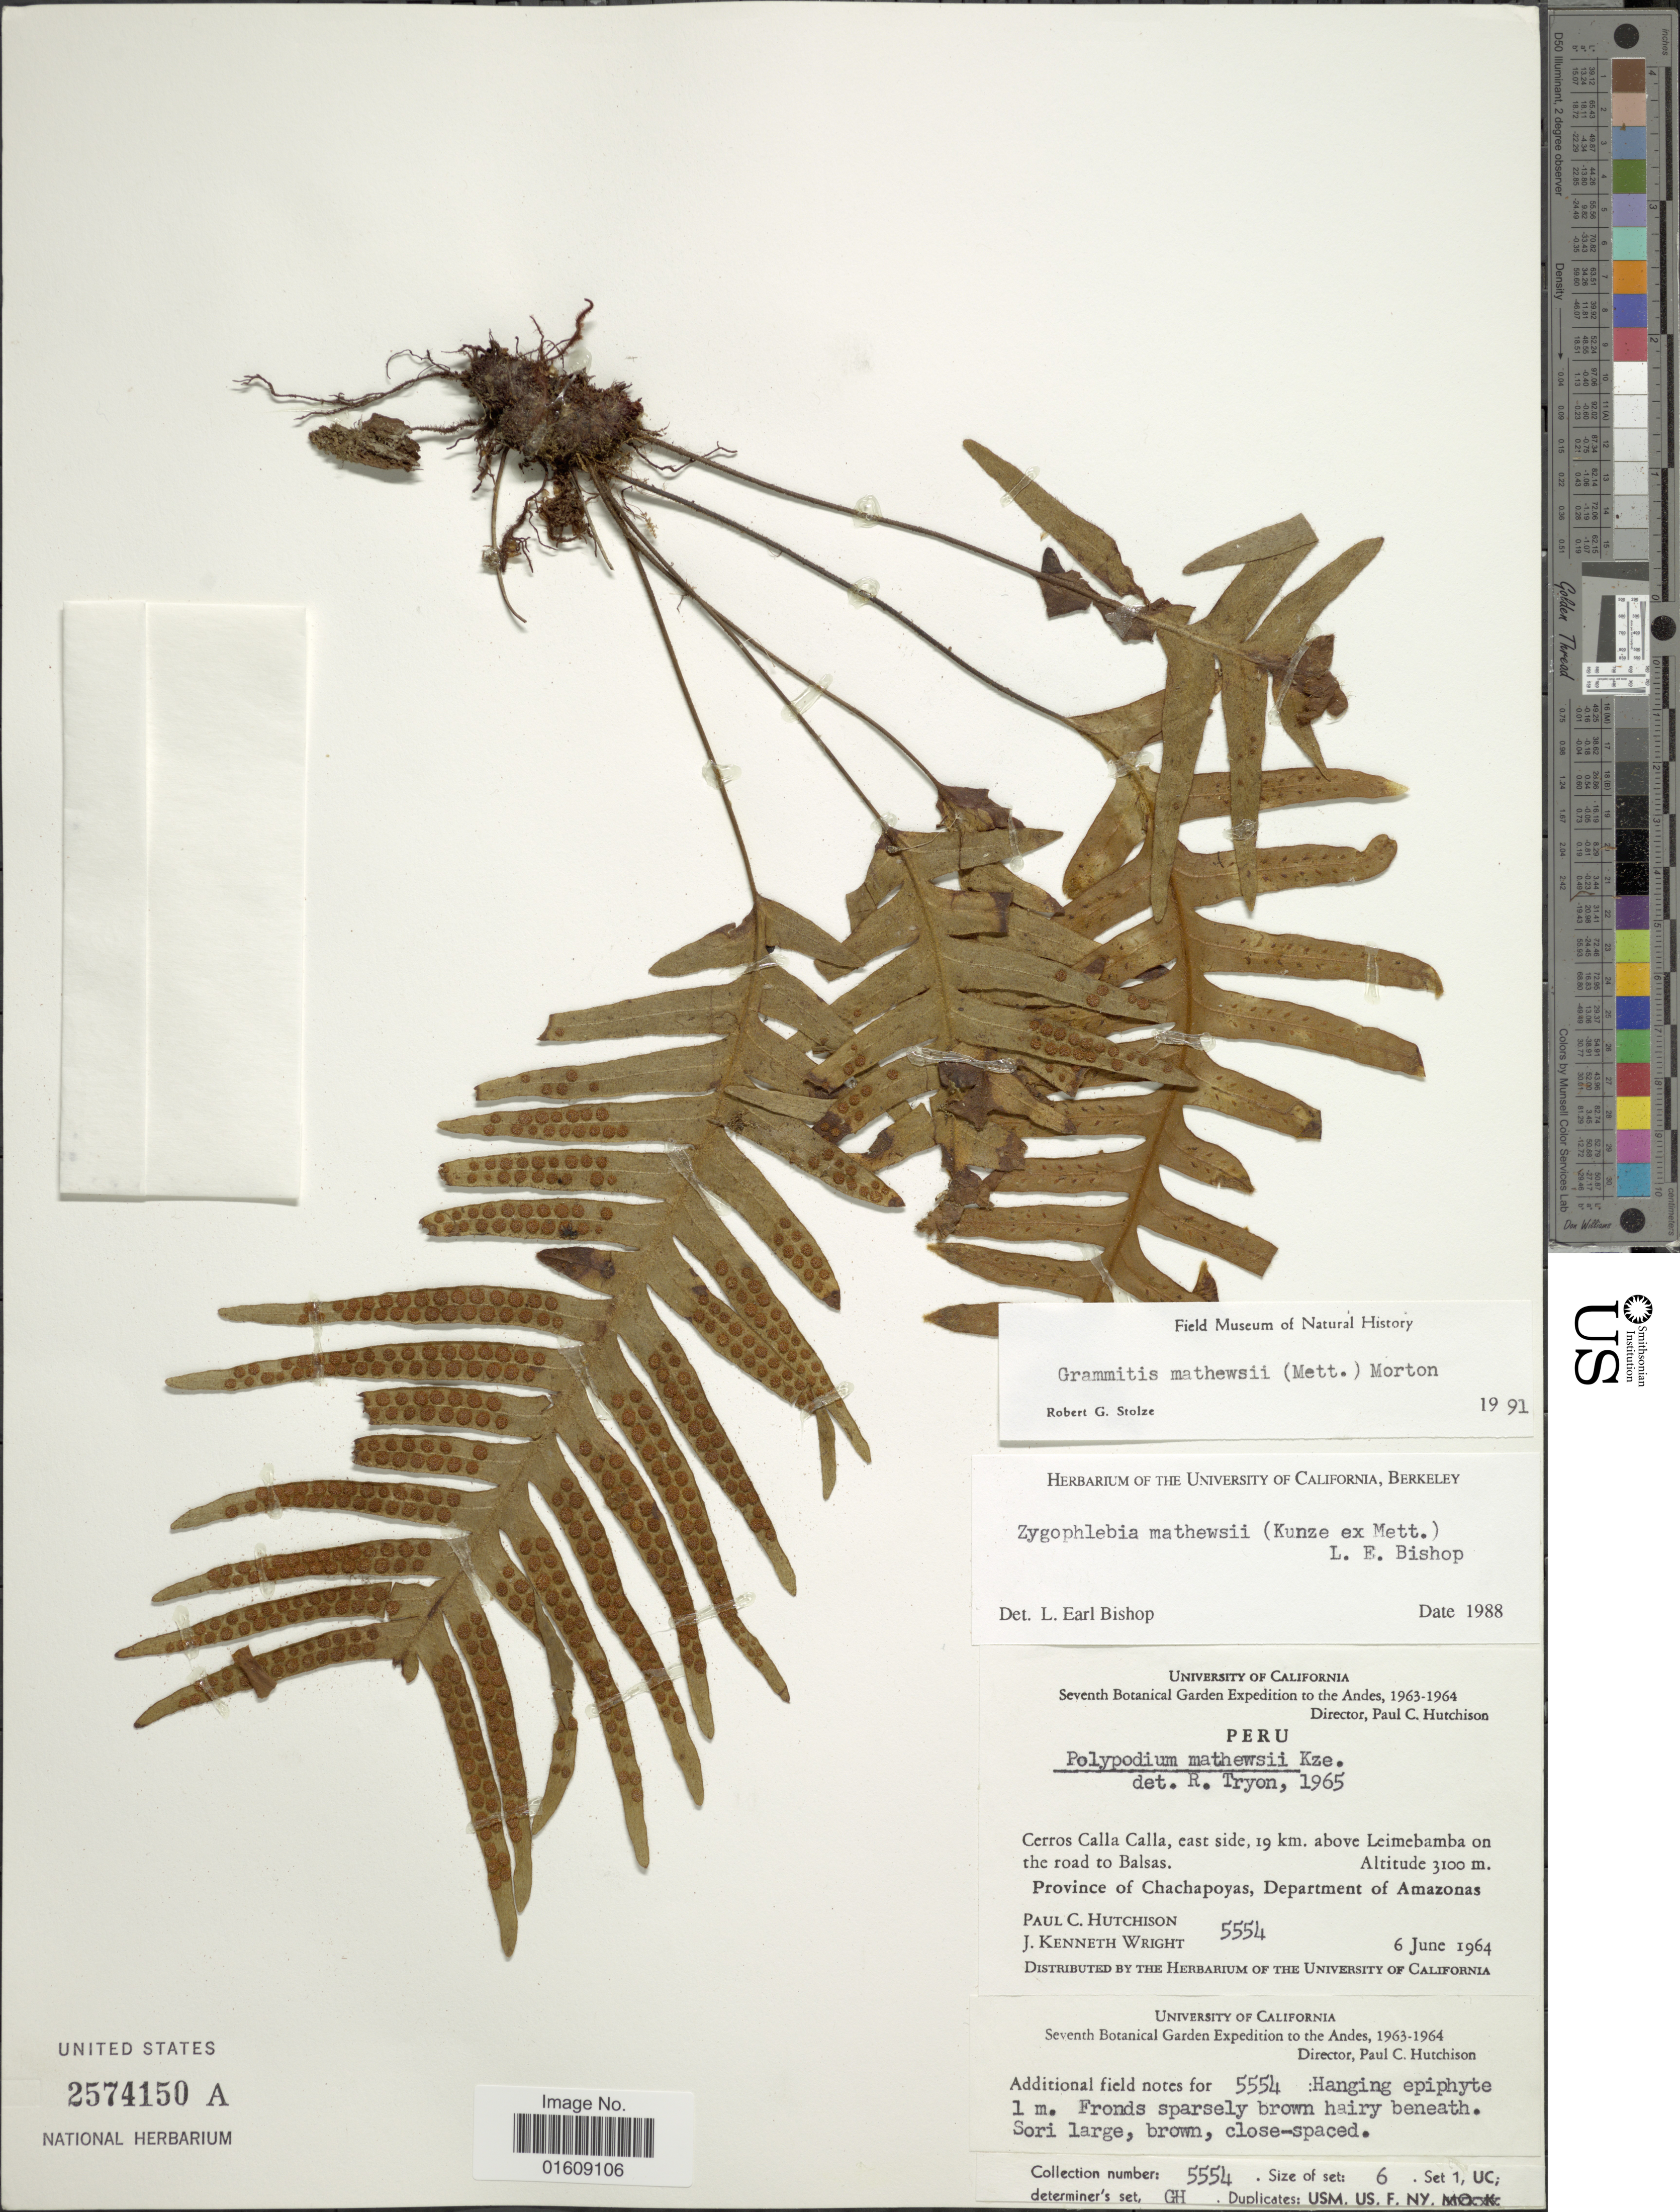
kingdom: Plantae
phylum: Tracheophyta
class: Polypodiopsida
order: Polypodiales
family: Polypodiaceae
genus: Zygophlebia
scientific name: Zygophlebia mathewsii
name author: (Kunze ex Mett.) L.E. Bishop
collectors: P. C. Hutchison & J. K. Wright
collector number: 5554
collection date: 1964-06-06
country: Peru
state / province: Amazonas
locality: Peru, Cerros Calla Calla, east side, 19 km. above Leimebamba on the road to Balsas, Province of Chachapoyas, Department of Amazonas.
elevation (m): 3100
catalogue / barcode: US 2574150A